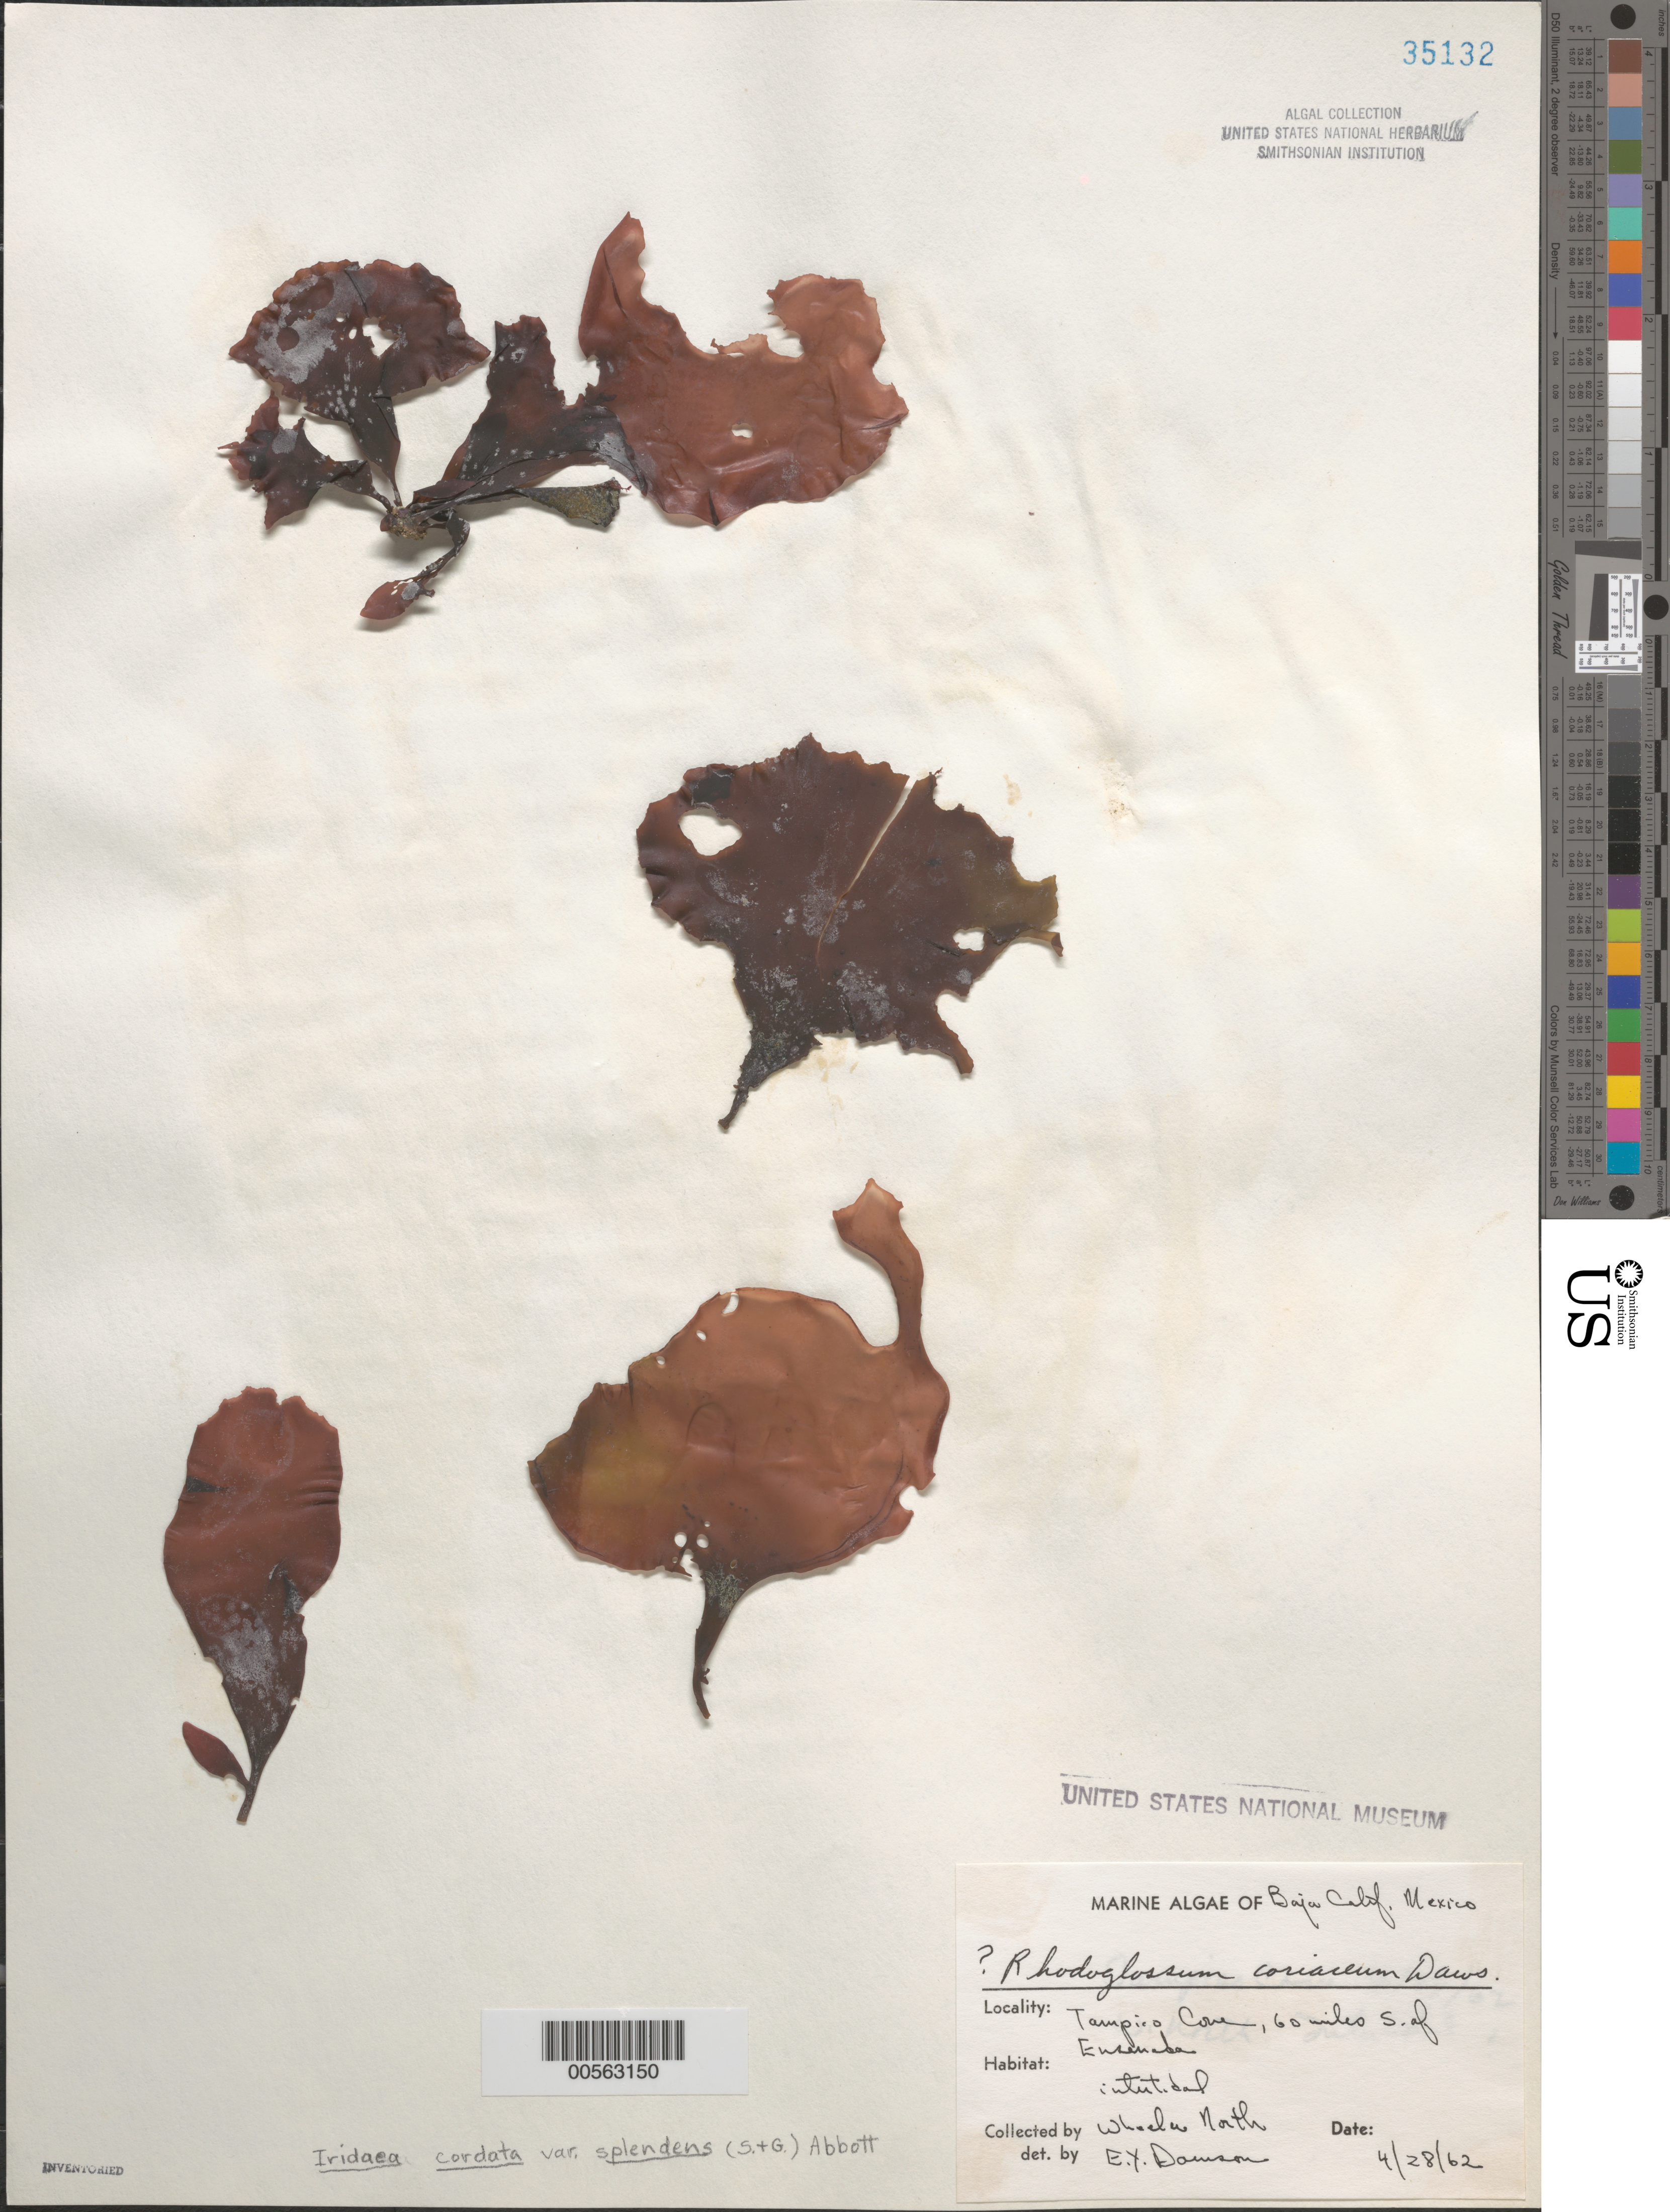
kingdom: Plantae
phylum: Rhodophyta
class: Florideophyceae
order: Gigartinales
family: Gigartinaceae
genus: Iridaea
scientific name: Iridaea cordata var. splendens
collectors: W. North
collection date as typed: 28 Apr 1962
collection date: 1962-04-28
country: Mexico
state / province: Baja California Norte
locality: Tampico Cove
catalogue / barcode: US 35132